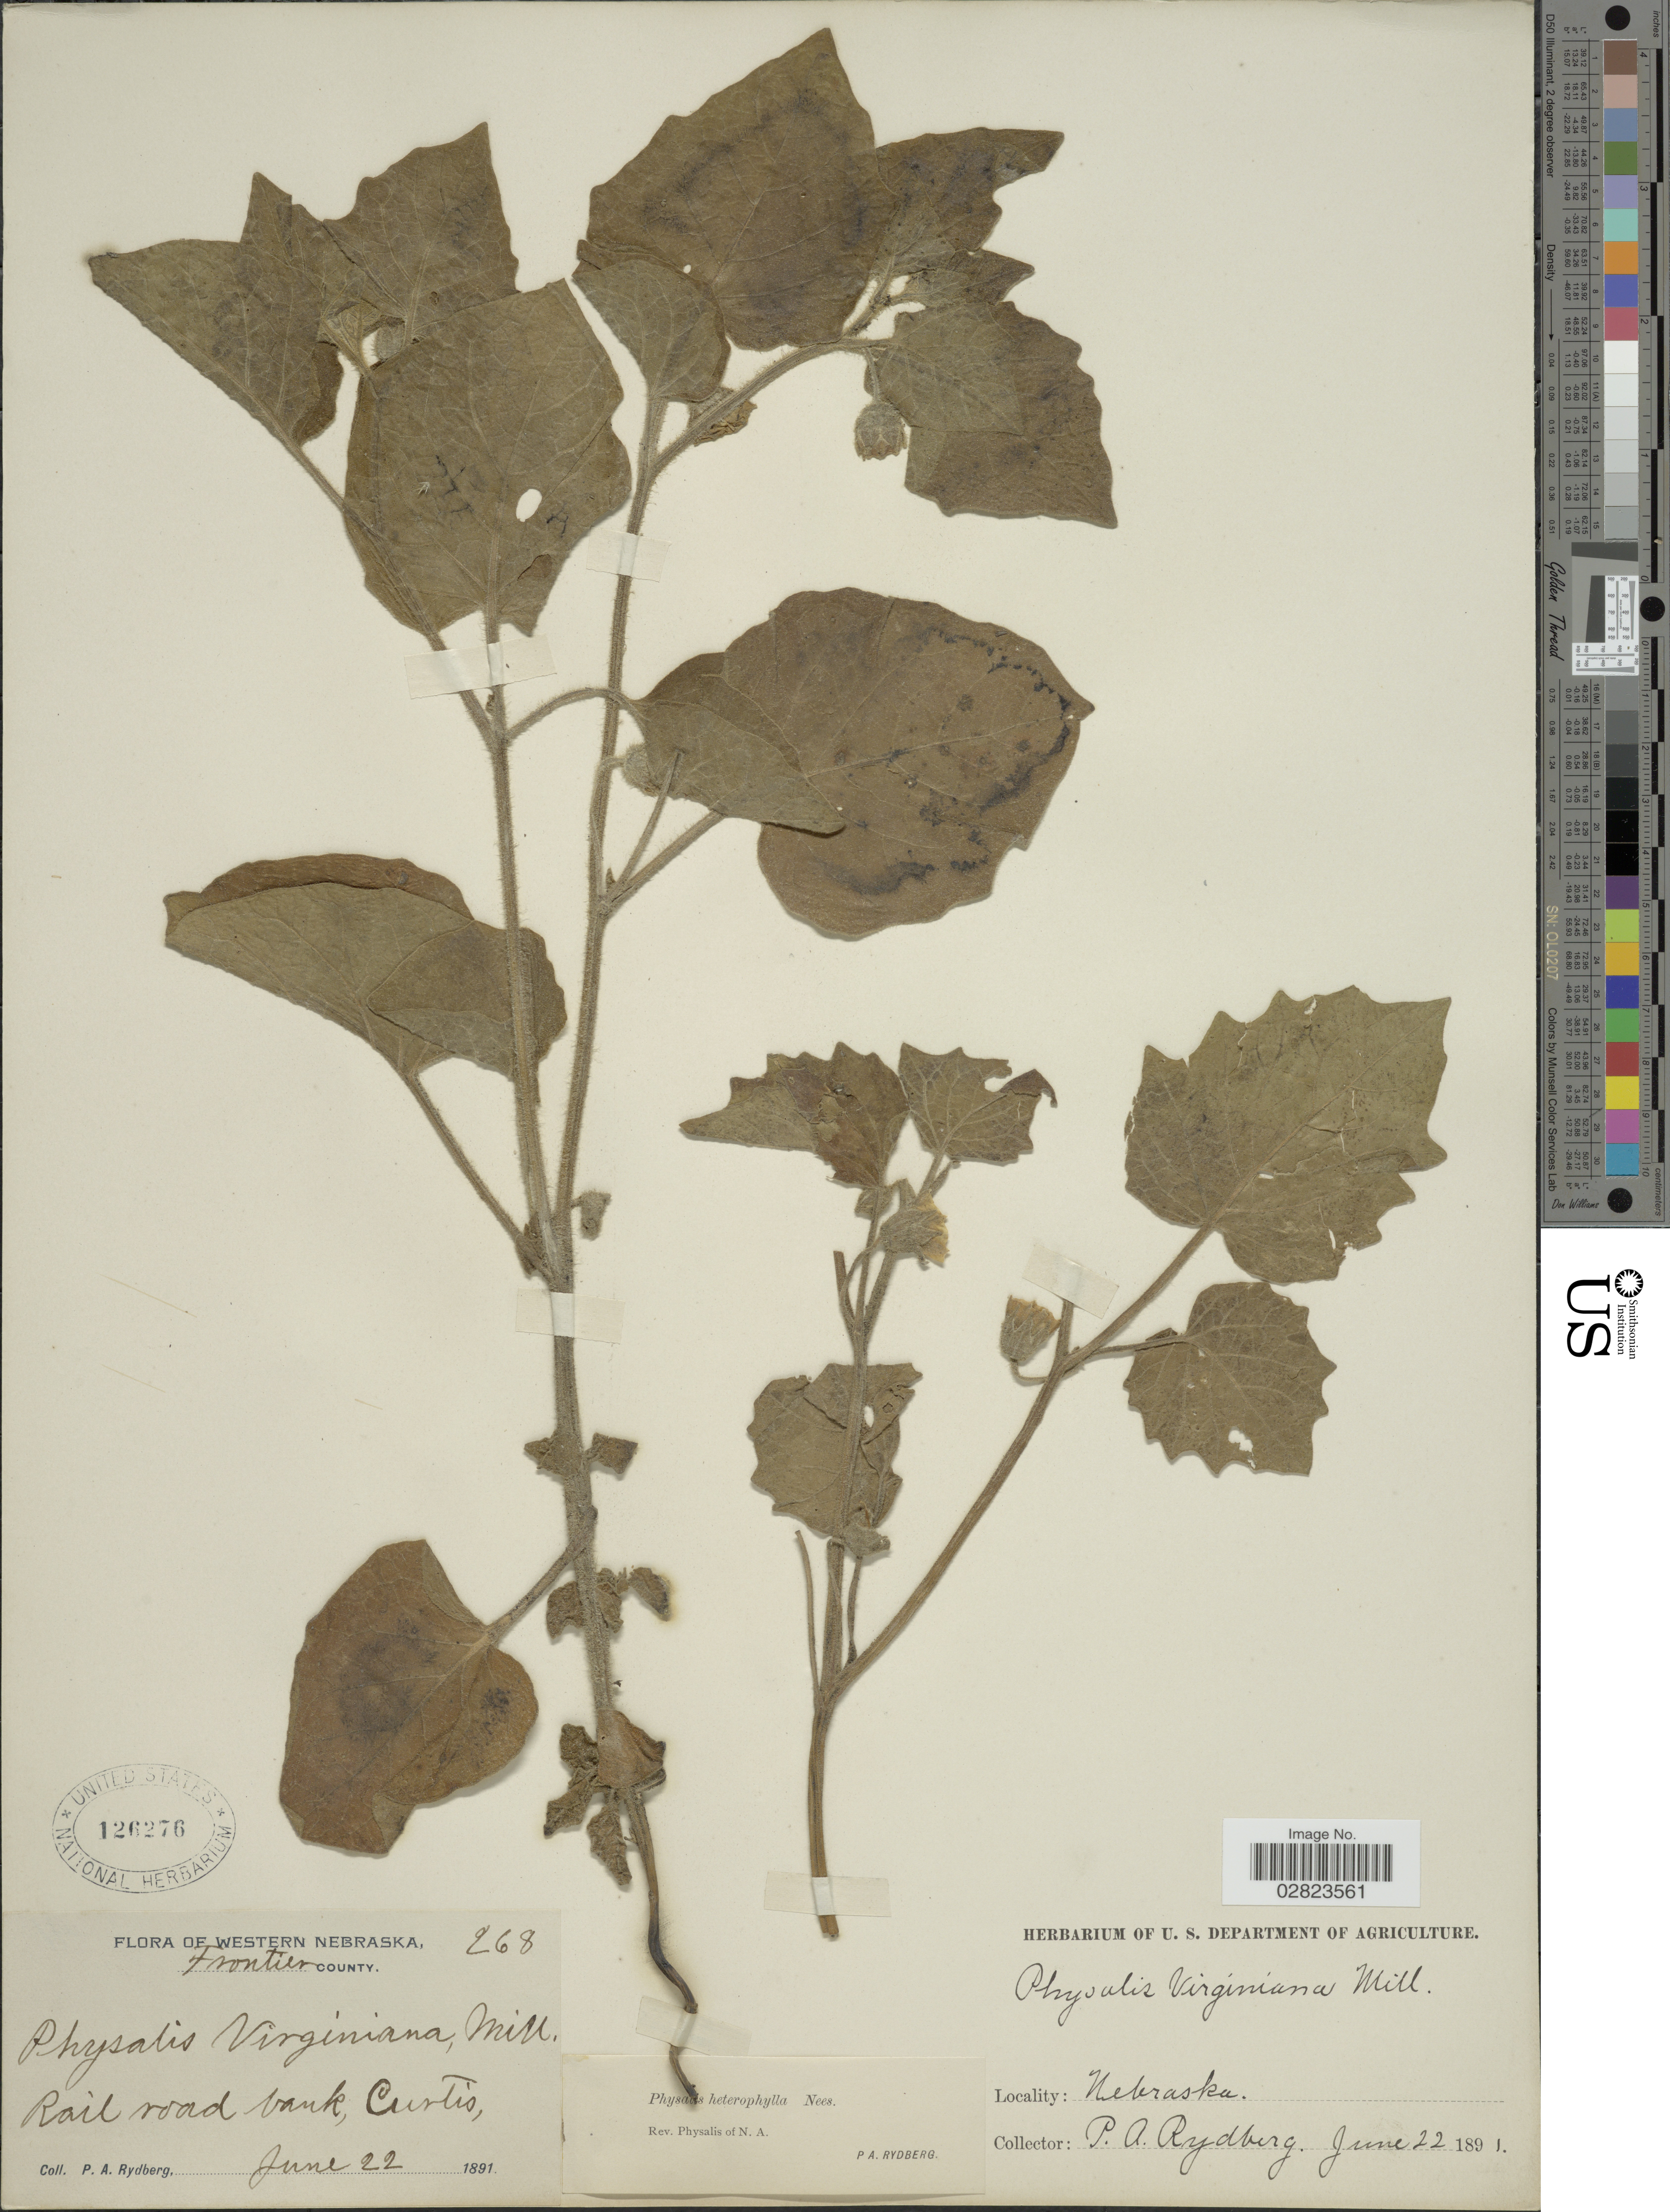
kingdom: Plantae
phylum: Tracheophyta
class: Magnoliopsida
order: Solanales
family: Solanaceae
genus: Physalis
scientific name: Physalis heterophylla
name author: Nees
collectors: P. A. Rydberg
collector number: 268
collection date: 1891-06-22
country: United States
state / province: Nebraska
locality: Western Nebraska, Frontier County. Rail road bank, Curtis.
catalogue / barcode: US 126276